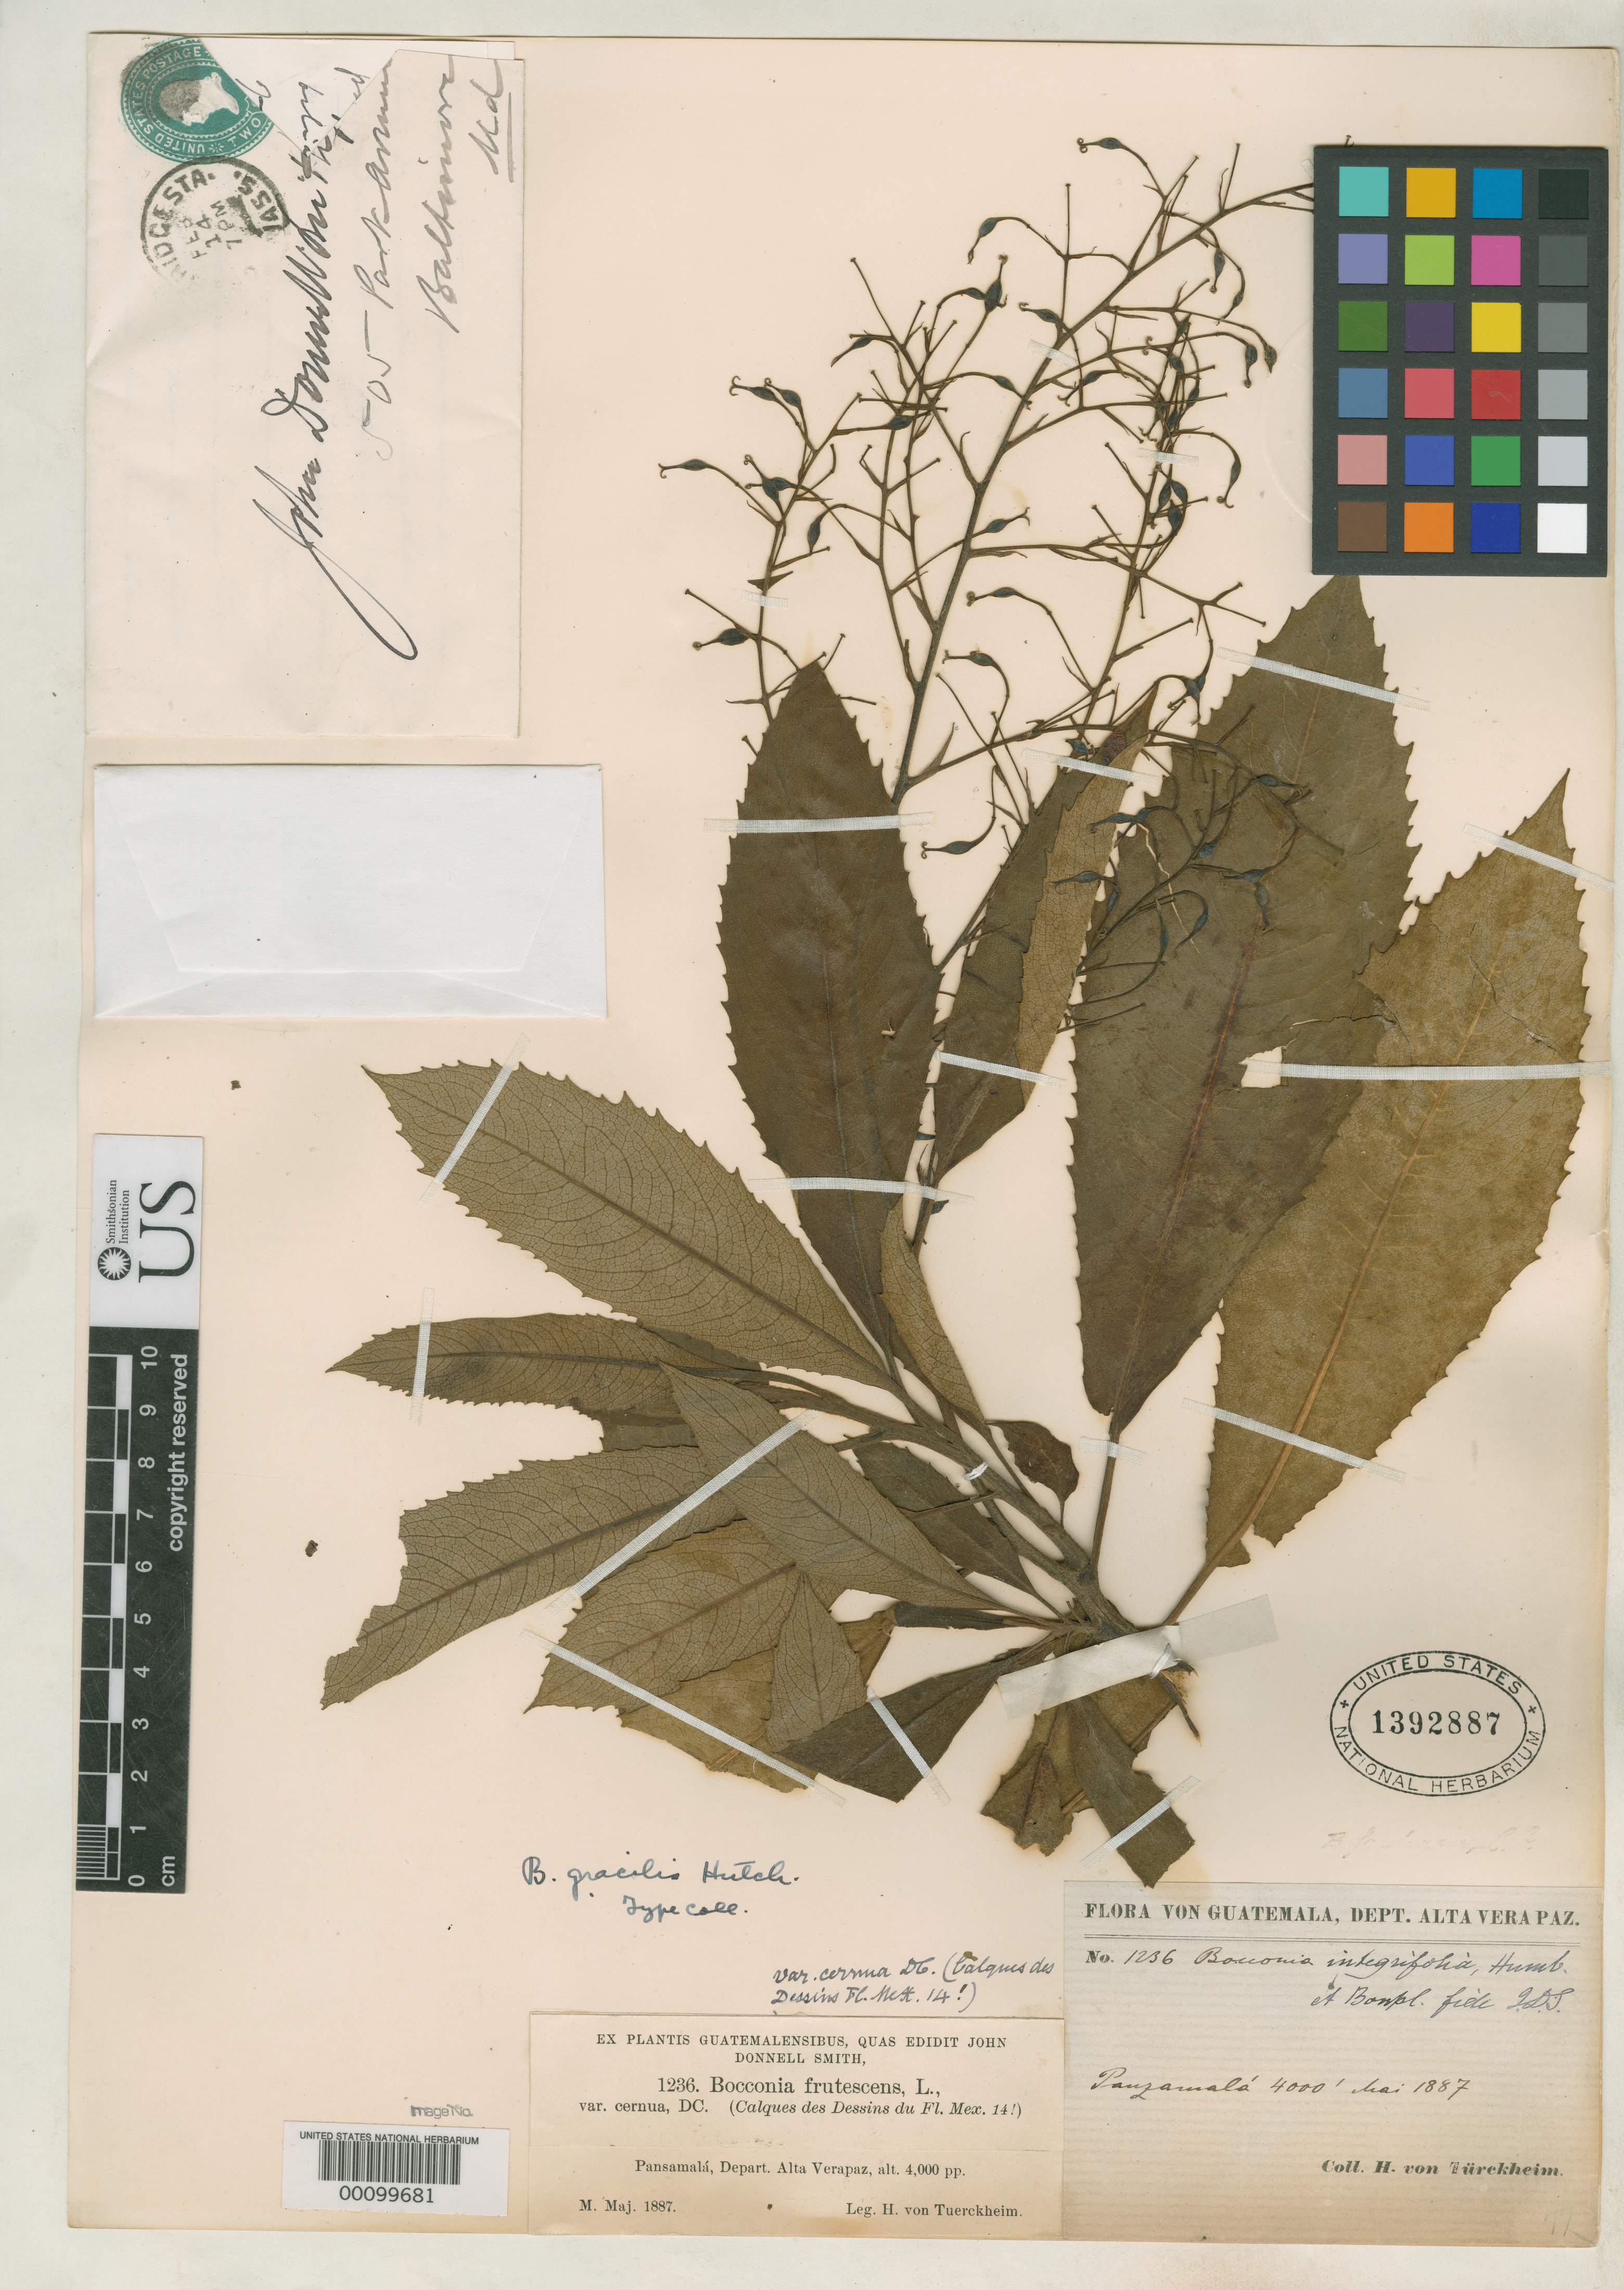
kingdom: Plantae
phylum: Tracheophyta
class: Magnoliopsida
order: Ranunculales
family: Papaveraceae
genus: Bocconia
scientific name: Bocconia gracilis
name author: Hutch.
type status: Holotype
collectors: H. von Türckheim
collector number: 1236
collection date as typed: May 1887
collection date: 1887-05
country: Guatemala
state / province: Alta Verapaz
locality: Pansamalá.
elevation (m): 1300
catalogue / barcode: US 1392887